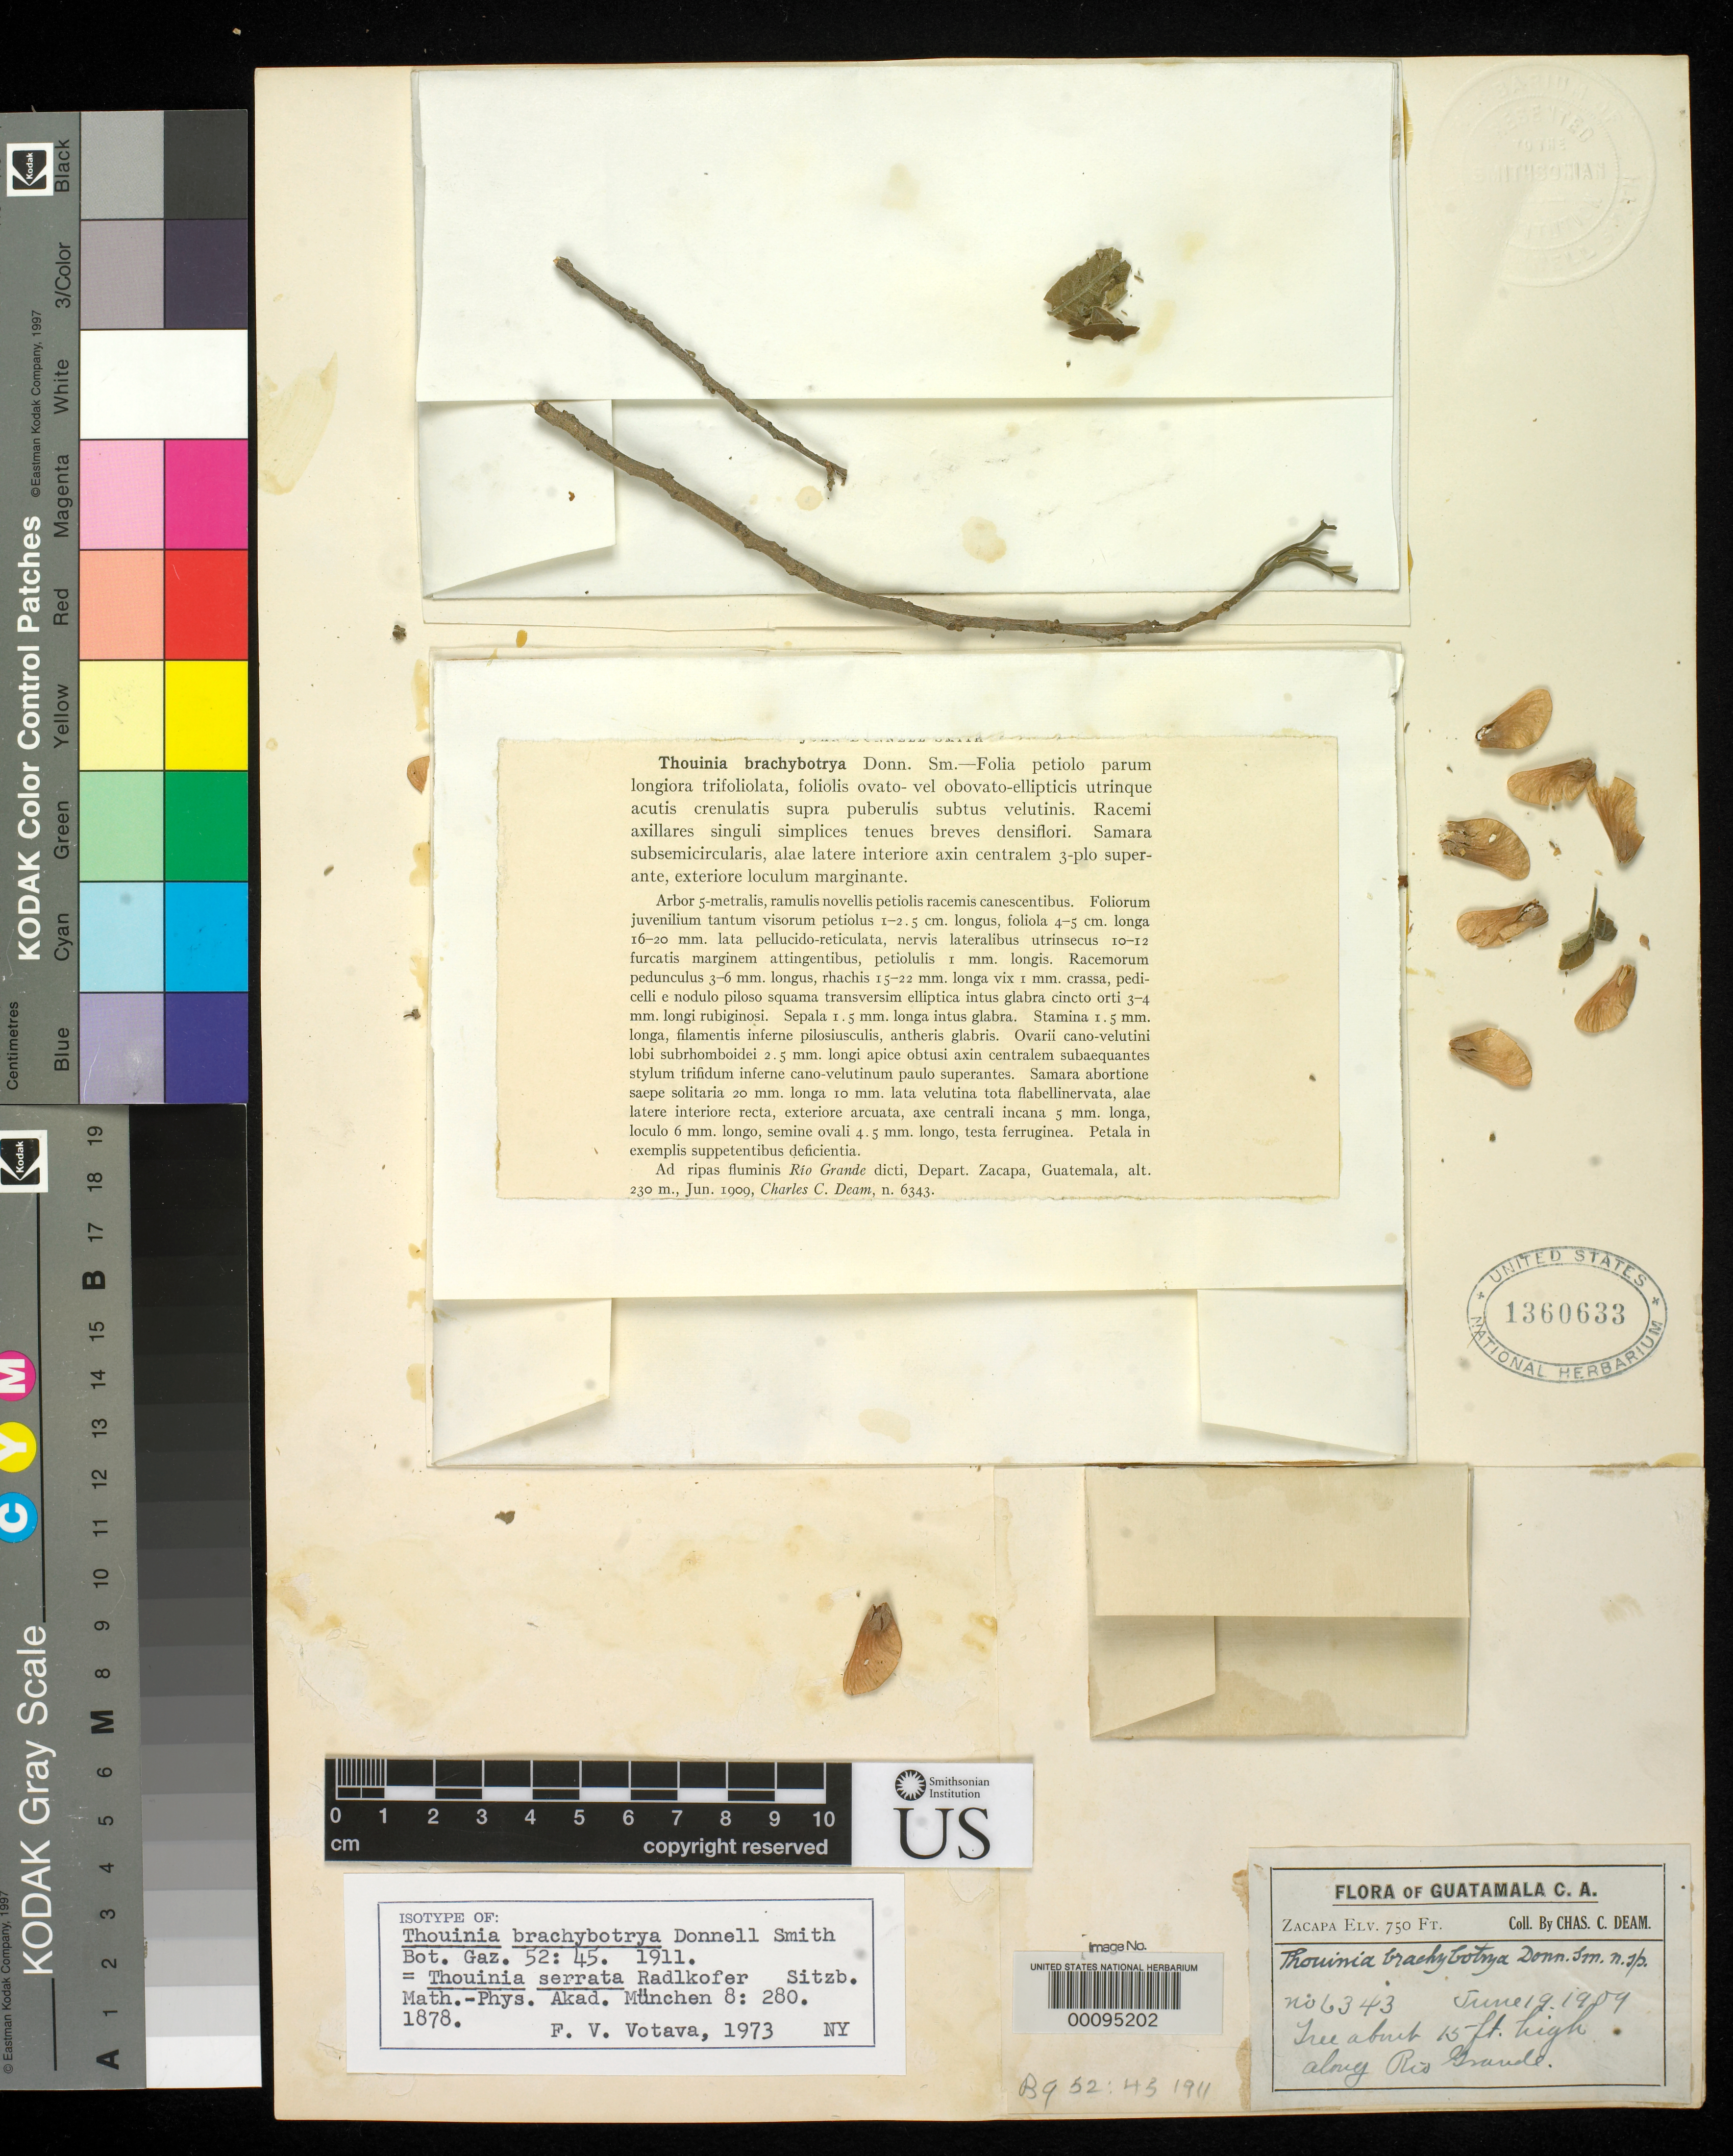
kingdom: Plantae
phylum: Tracheophyta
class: Magnoliopsida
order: Sapindales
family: Sapindaceae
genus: Thouinia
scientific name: Thouinia brachybotrya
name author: Donn. Sm.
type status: Isotype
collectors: C. C. Deam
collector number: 6343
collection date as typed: Jun 1909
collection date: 1909-06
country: Guatemala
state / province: Zacapa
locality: Along Rio Grande.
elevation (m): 229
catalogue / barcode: US 1360633